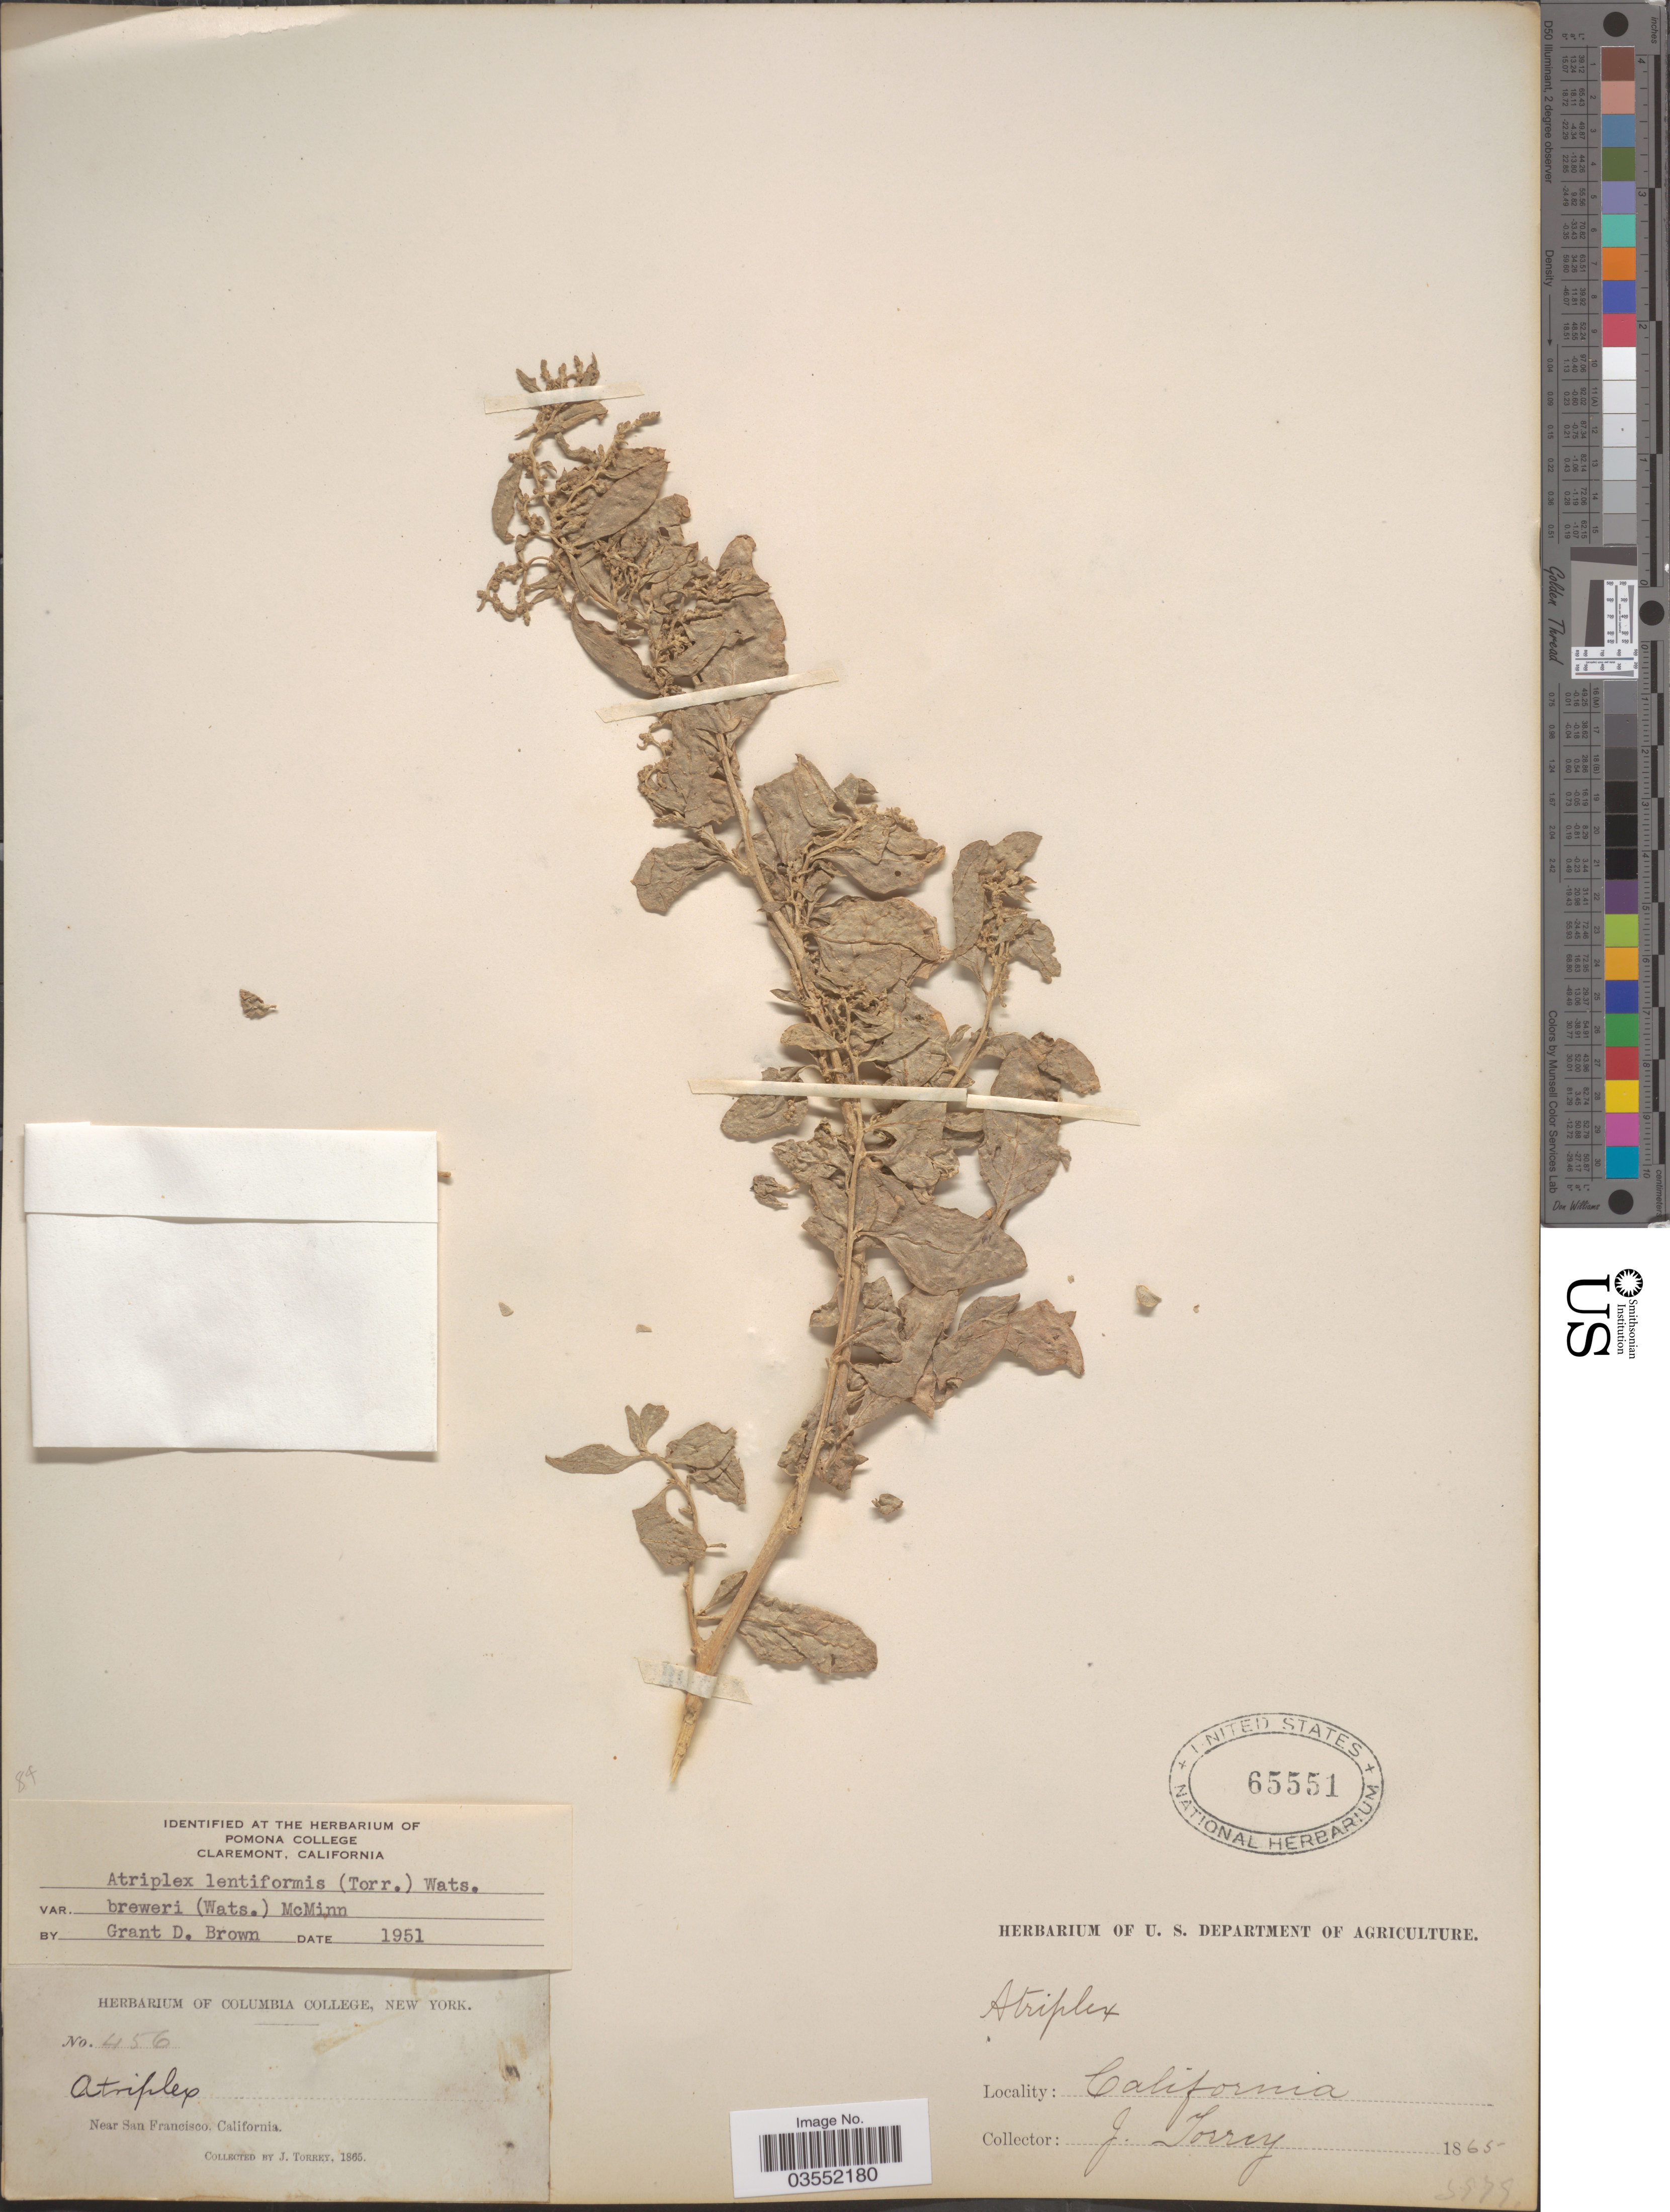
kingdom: Plantae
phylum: Tracheophyta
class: Magnoliopsida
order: Caryophyllales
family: Amaranthaceae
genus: Atriplex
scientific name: Atriplex lentiformis var. breweri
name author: (S. Watson) McMinn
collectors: J. Torrey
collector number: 456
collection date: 1865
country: United States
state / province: California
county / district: San Francisco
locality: Near San Francisco.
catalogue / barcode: US 65551